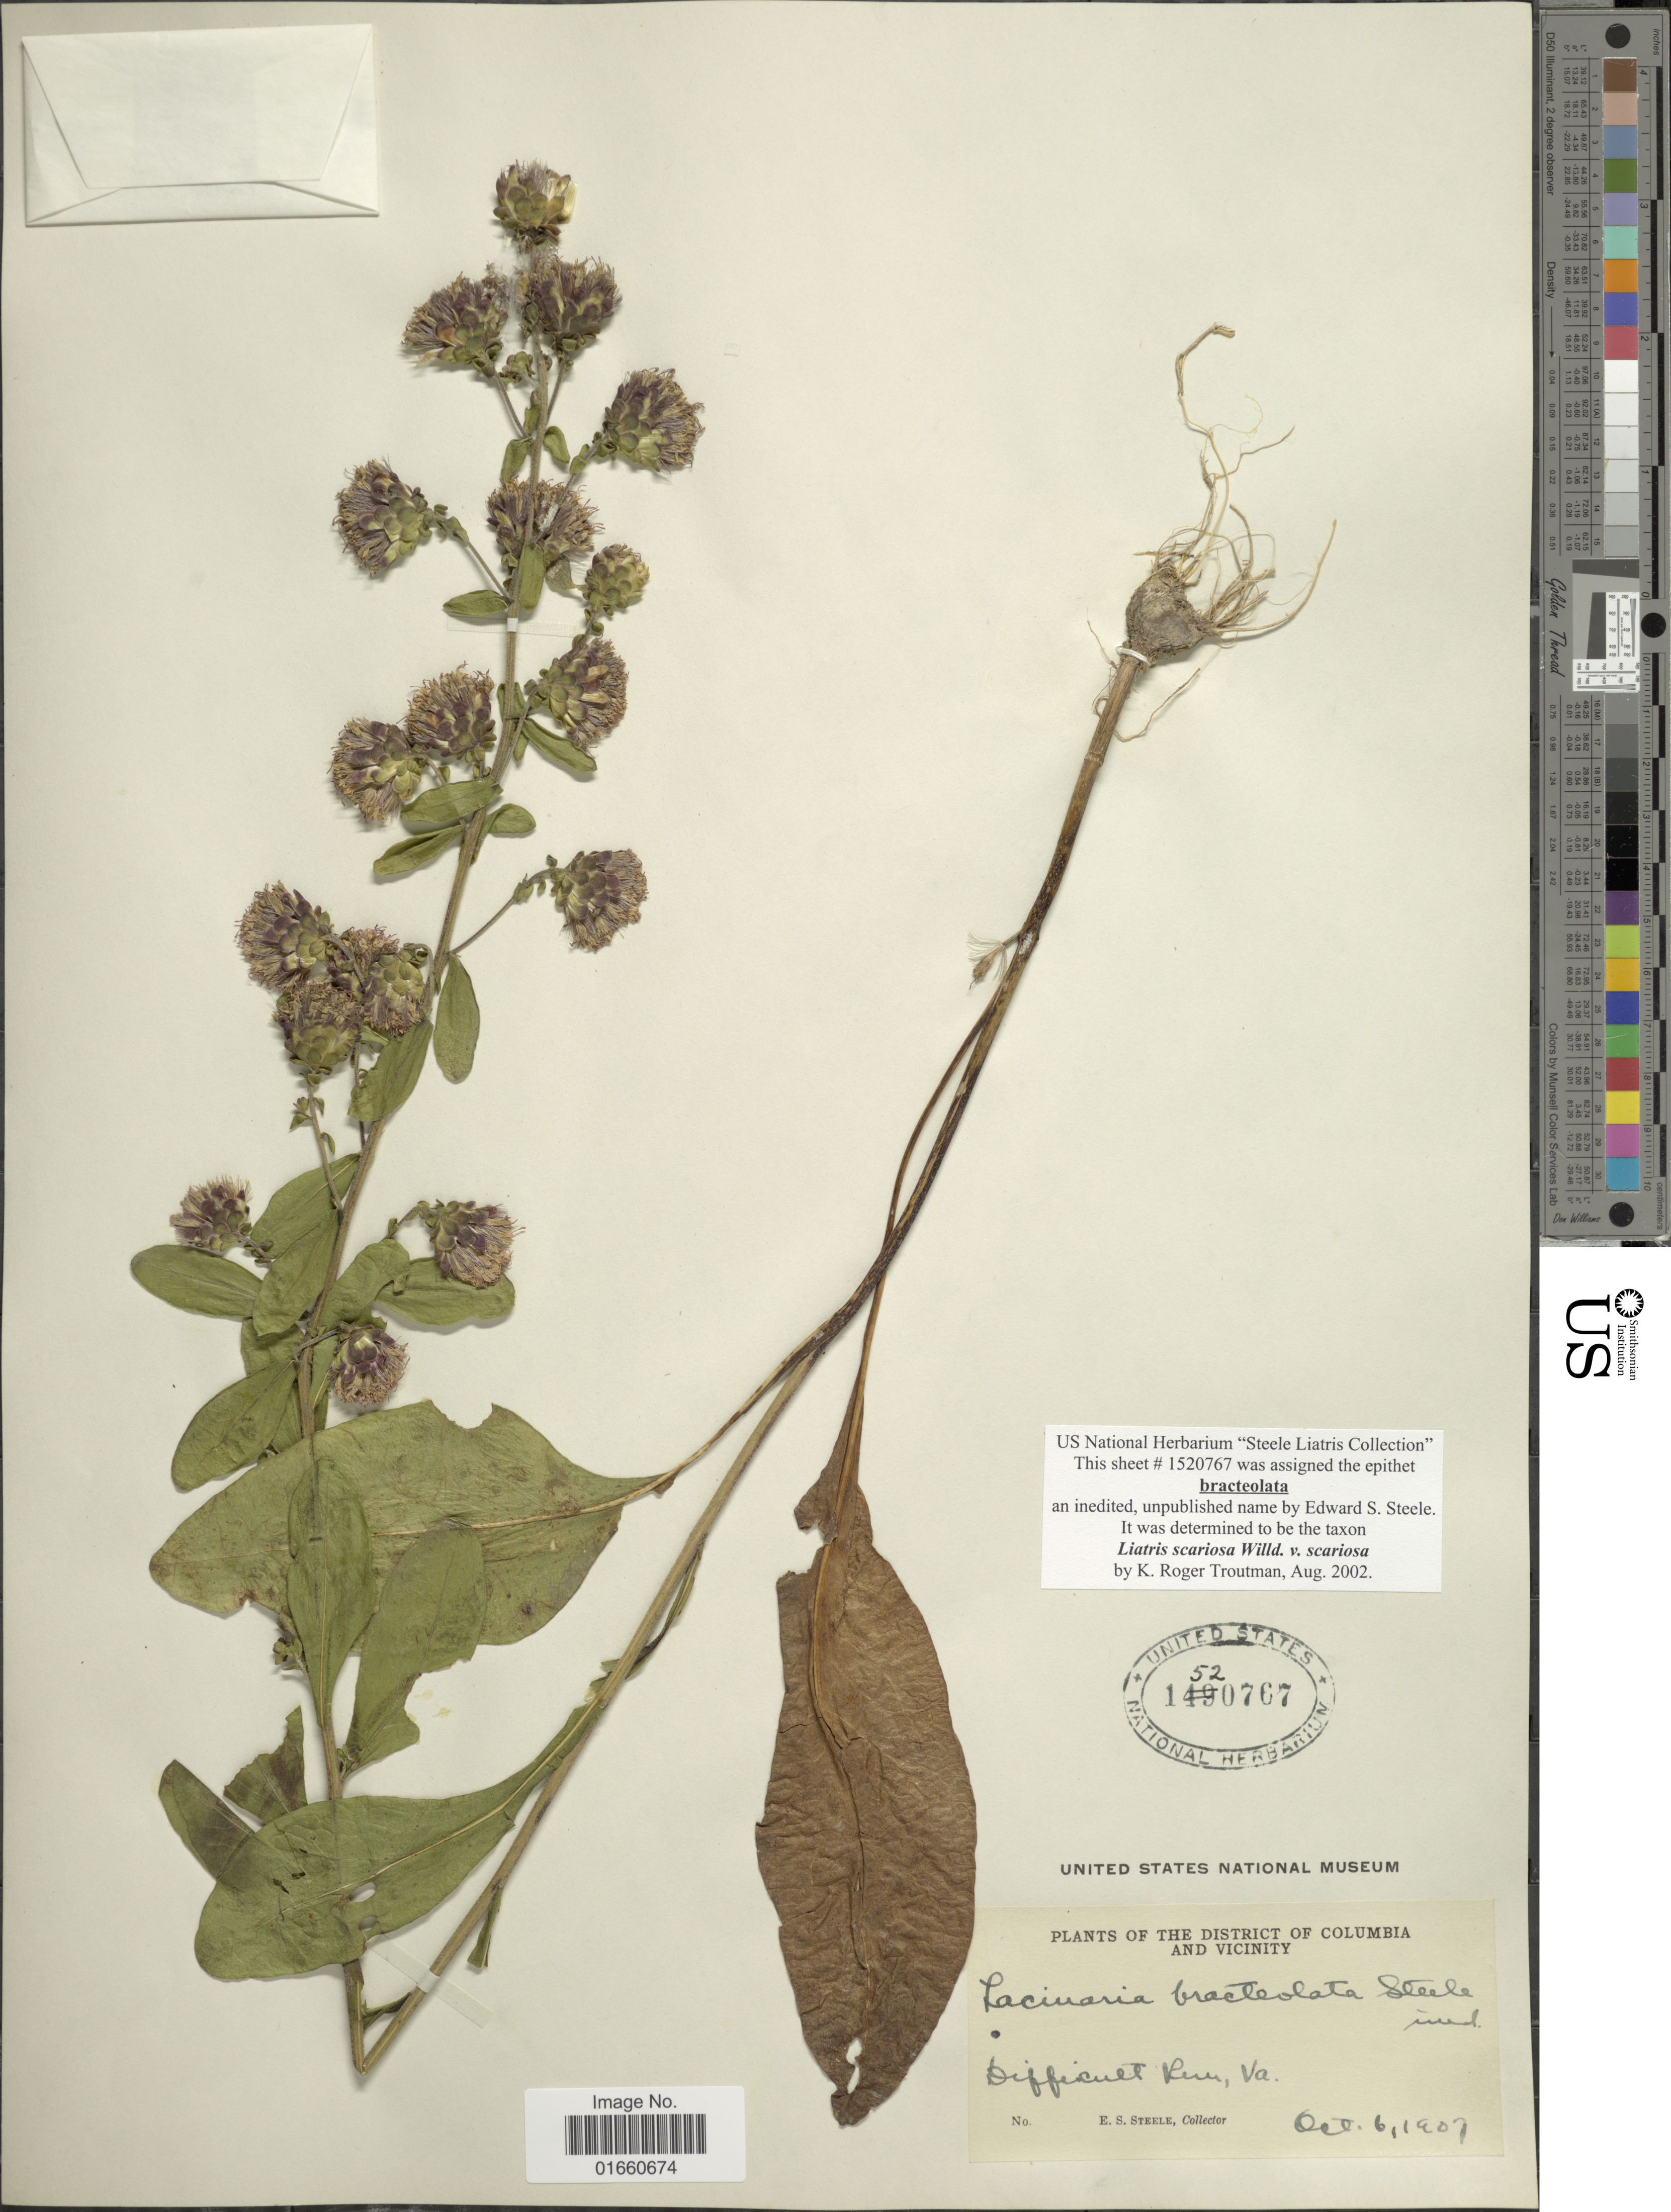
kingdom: Plantae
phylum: Tracheophyta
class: Magnoliopsida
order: Asterales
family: Asteraceae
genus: Liatris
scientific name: Liatris scariosa var. scariosa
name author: Willd.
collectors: E. Steele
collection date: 1907-10-06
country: United States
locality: District of Columbia and vicinity, Difficult Run, Va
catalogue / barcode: US 1520767